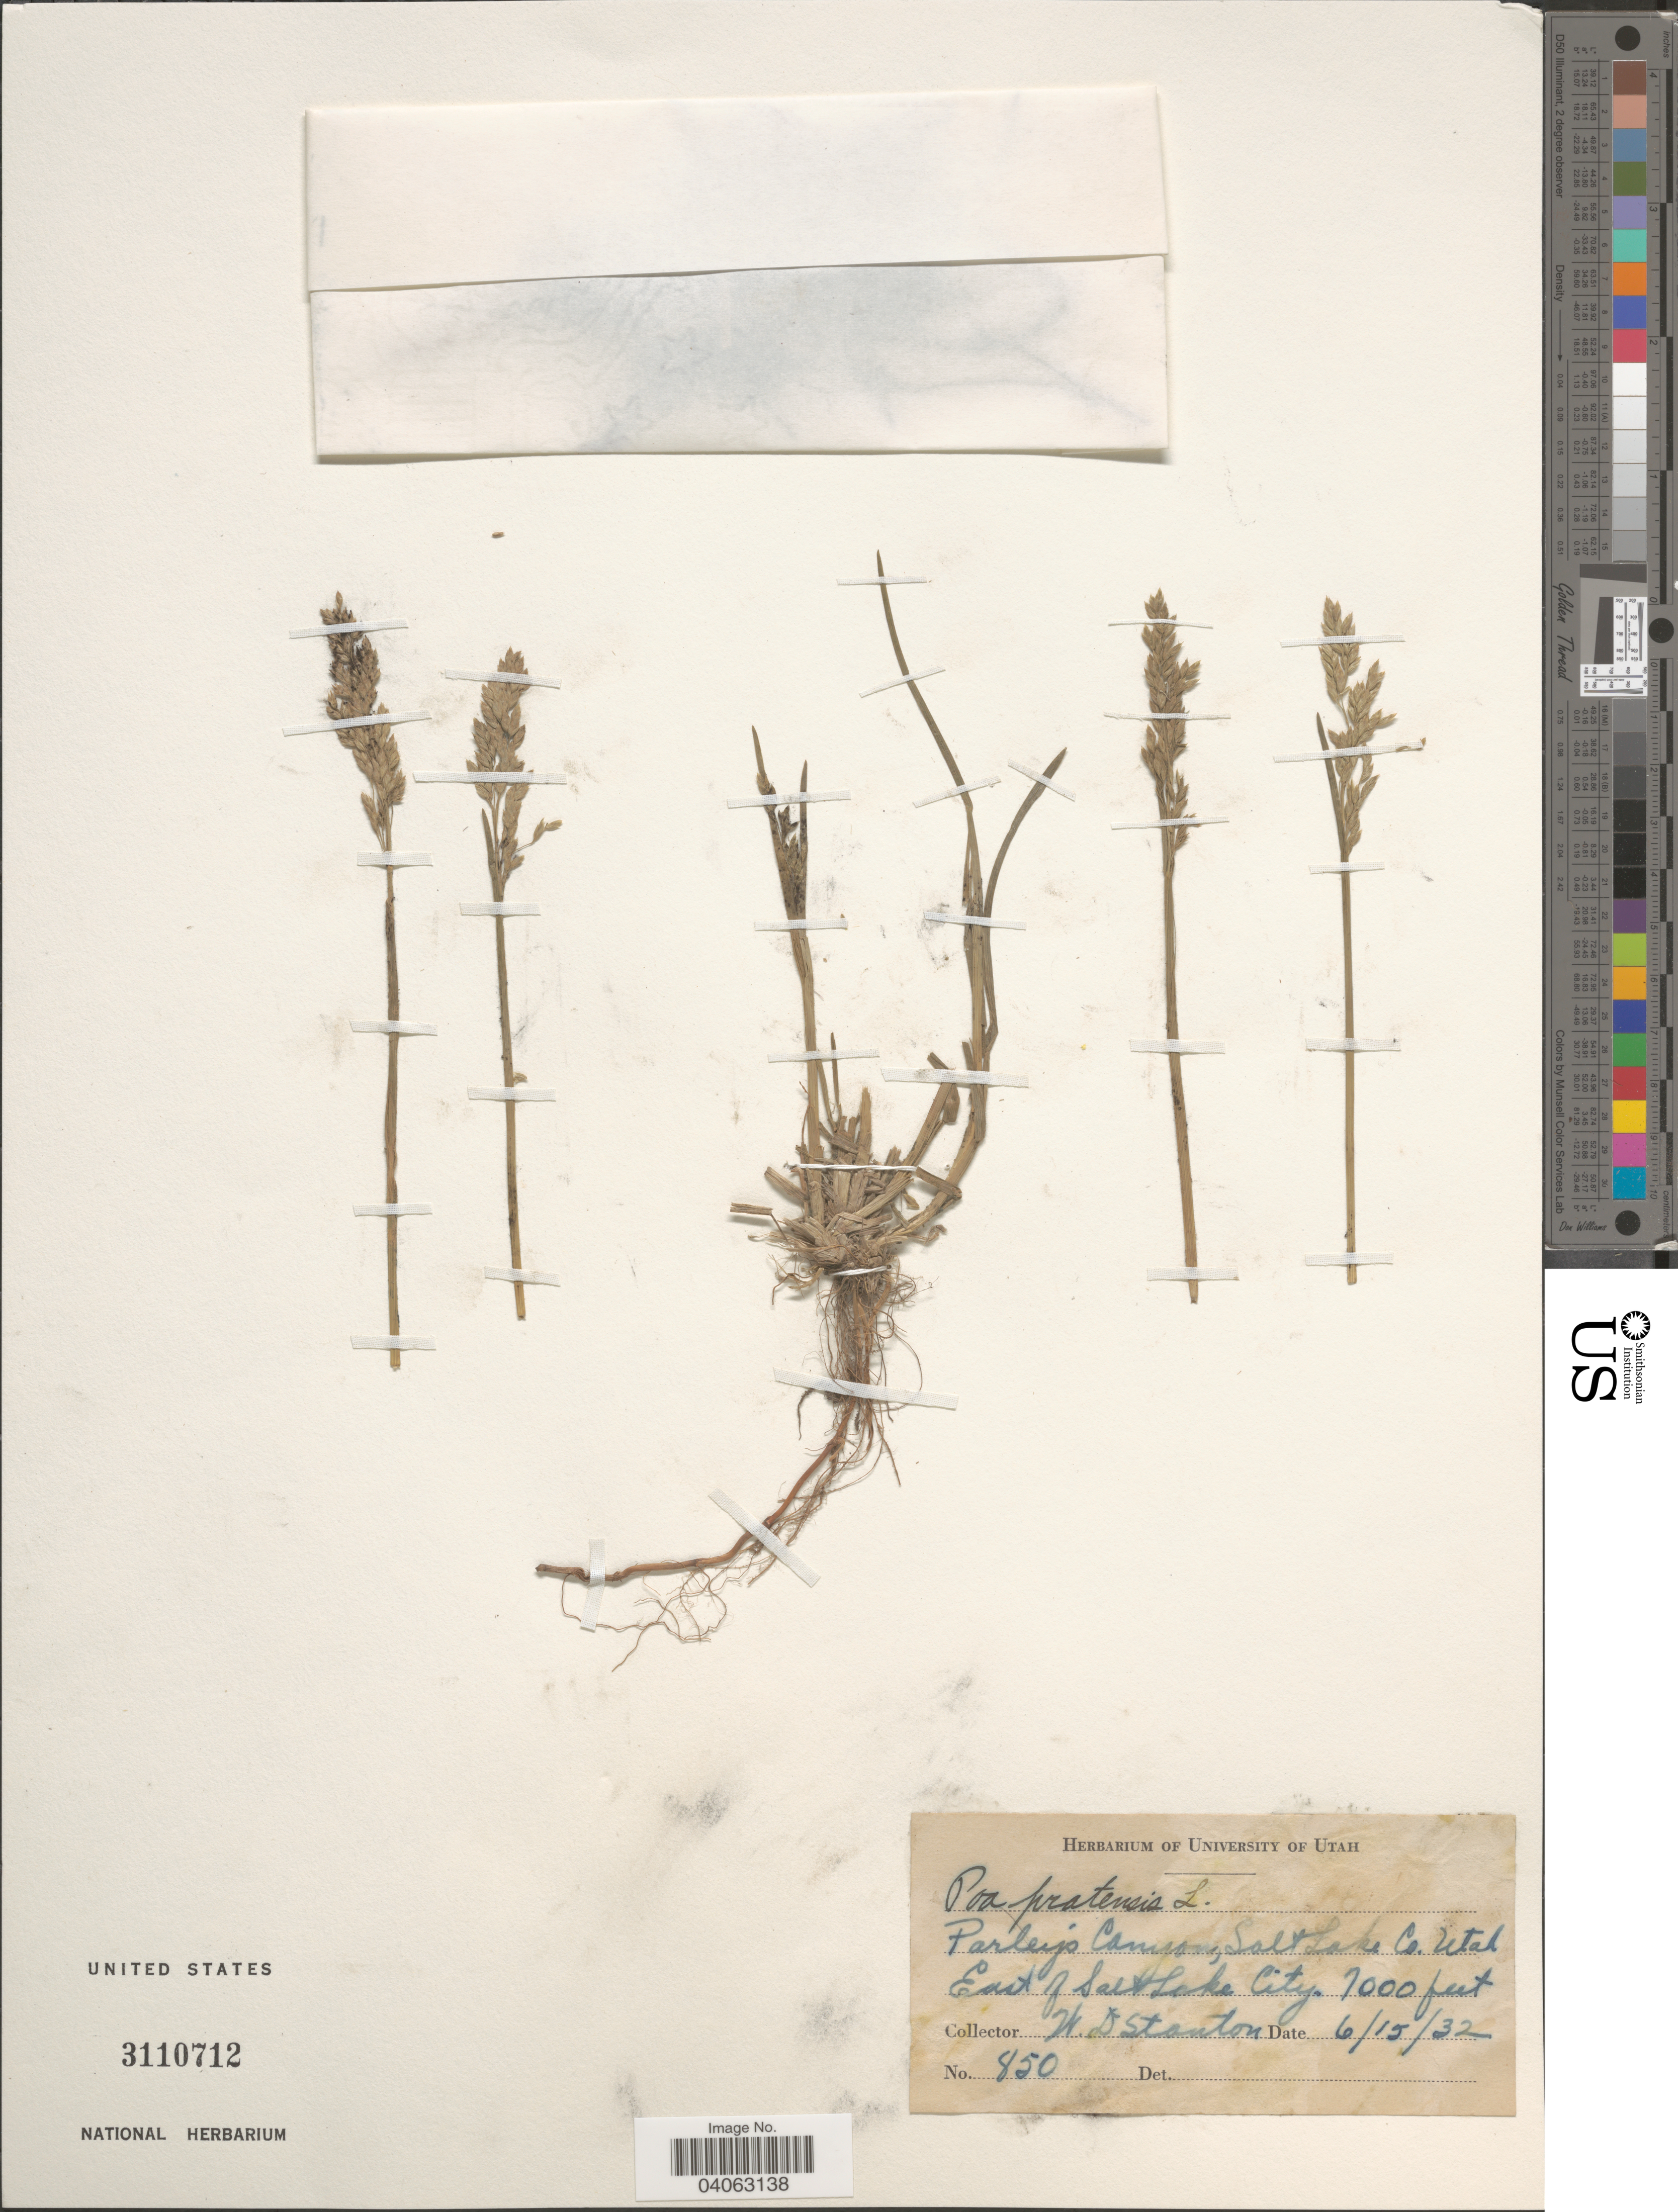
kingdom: Plantae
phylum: Tracheophyta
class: Liliopsida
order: Poales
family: Poaceae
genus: Poa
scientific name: Poa pratensis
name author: L.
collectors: W. Stanton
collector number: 850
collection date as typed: Transcribed d/m/y: 15/6/32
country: United States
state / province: Utah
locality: Parley's Canyon, Salt Lake Co. East of Salt Lake City.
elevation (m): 2134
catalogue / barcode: US 3110712